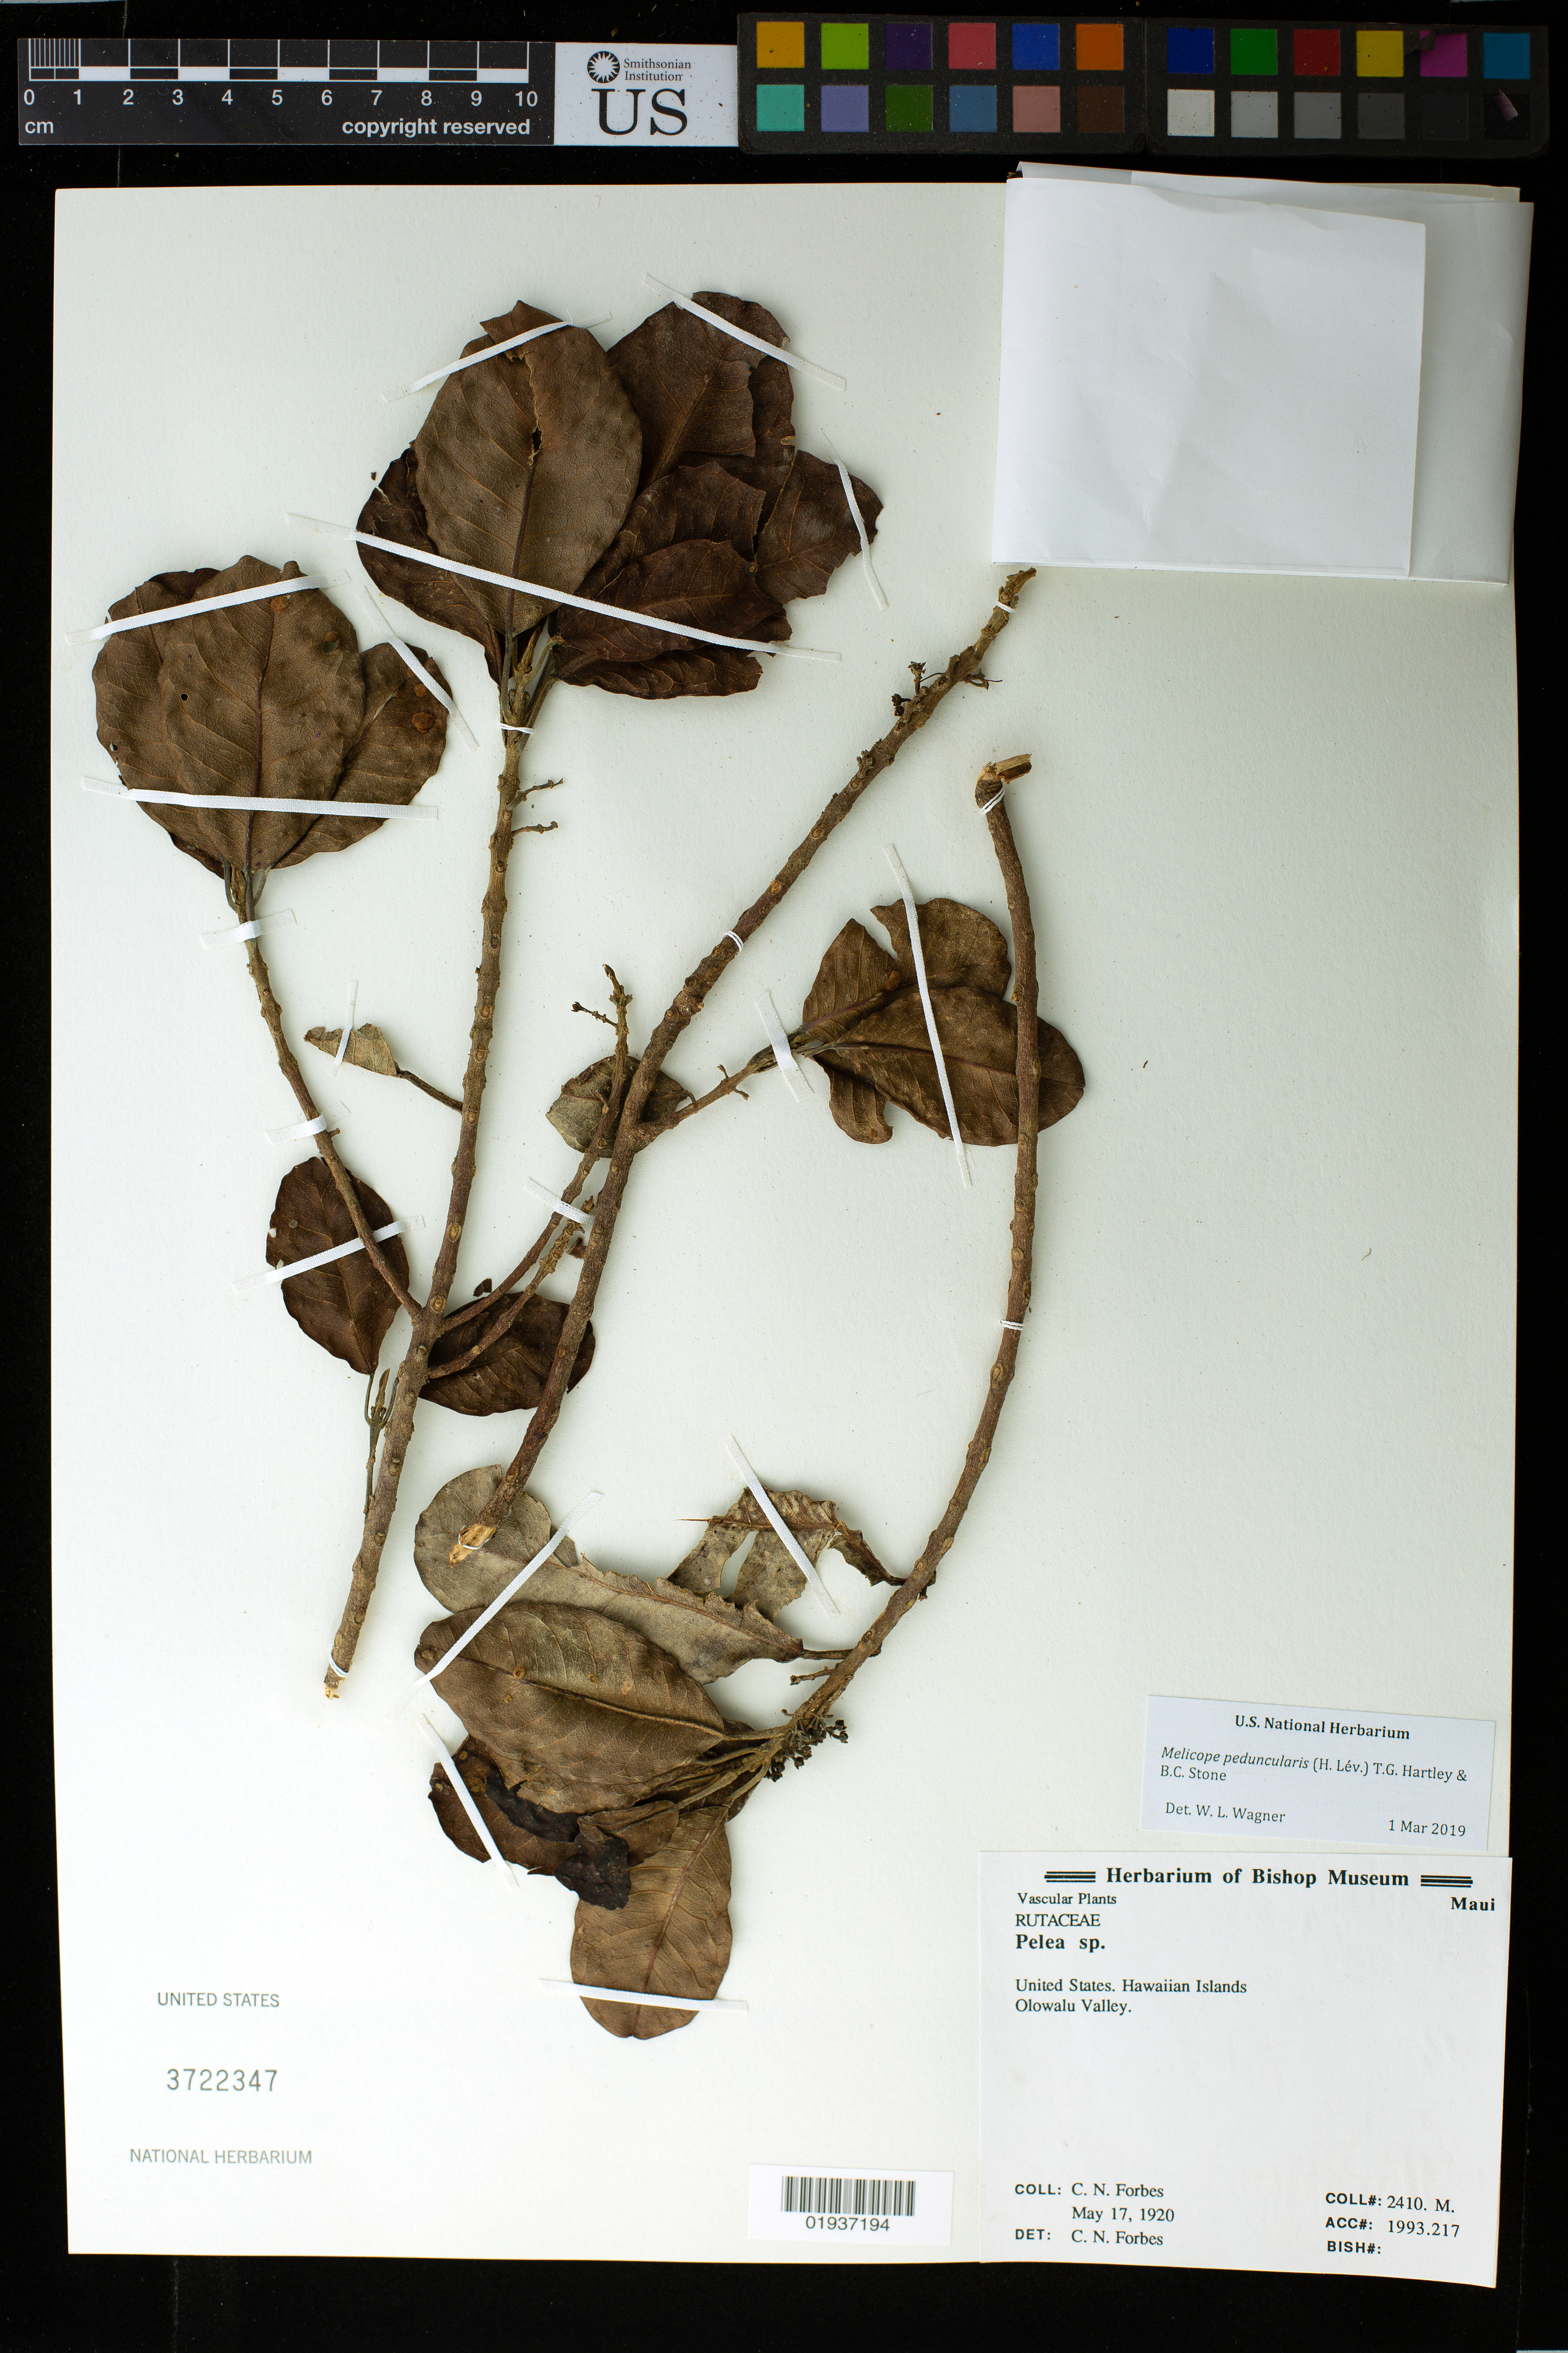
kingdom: Plantae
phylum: Tracheophyta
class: Magnoliopsida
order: Sapindales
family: Rutaceae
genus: Melicope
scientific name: Melicope peduncularis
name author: (H. Lév.) T.G. Hartley & B.C. Stone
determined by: Wagner, W. L., (BOT), Smithsonian Institution - National Museum of Natural History (UNITED STATES)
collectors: C. N. Forbes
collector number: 2410.M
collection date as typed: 17 May 1920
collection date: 1920-05-17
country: United States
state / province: Hawaii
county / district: Maui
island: Maui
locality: Olowalu Valley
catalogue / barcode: US 3722347